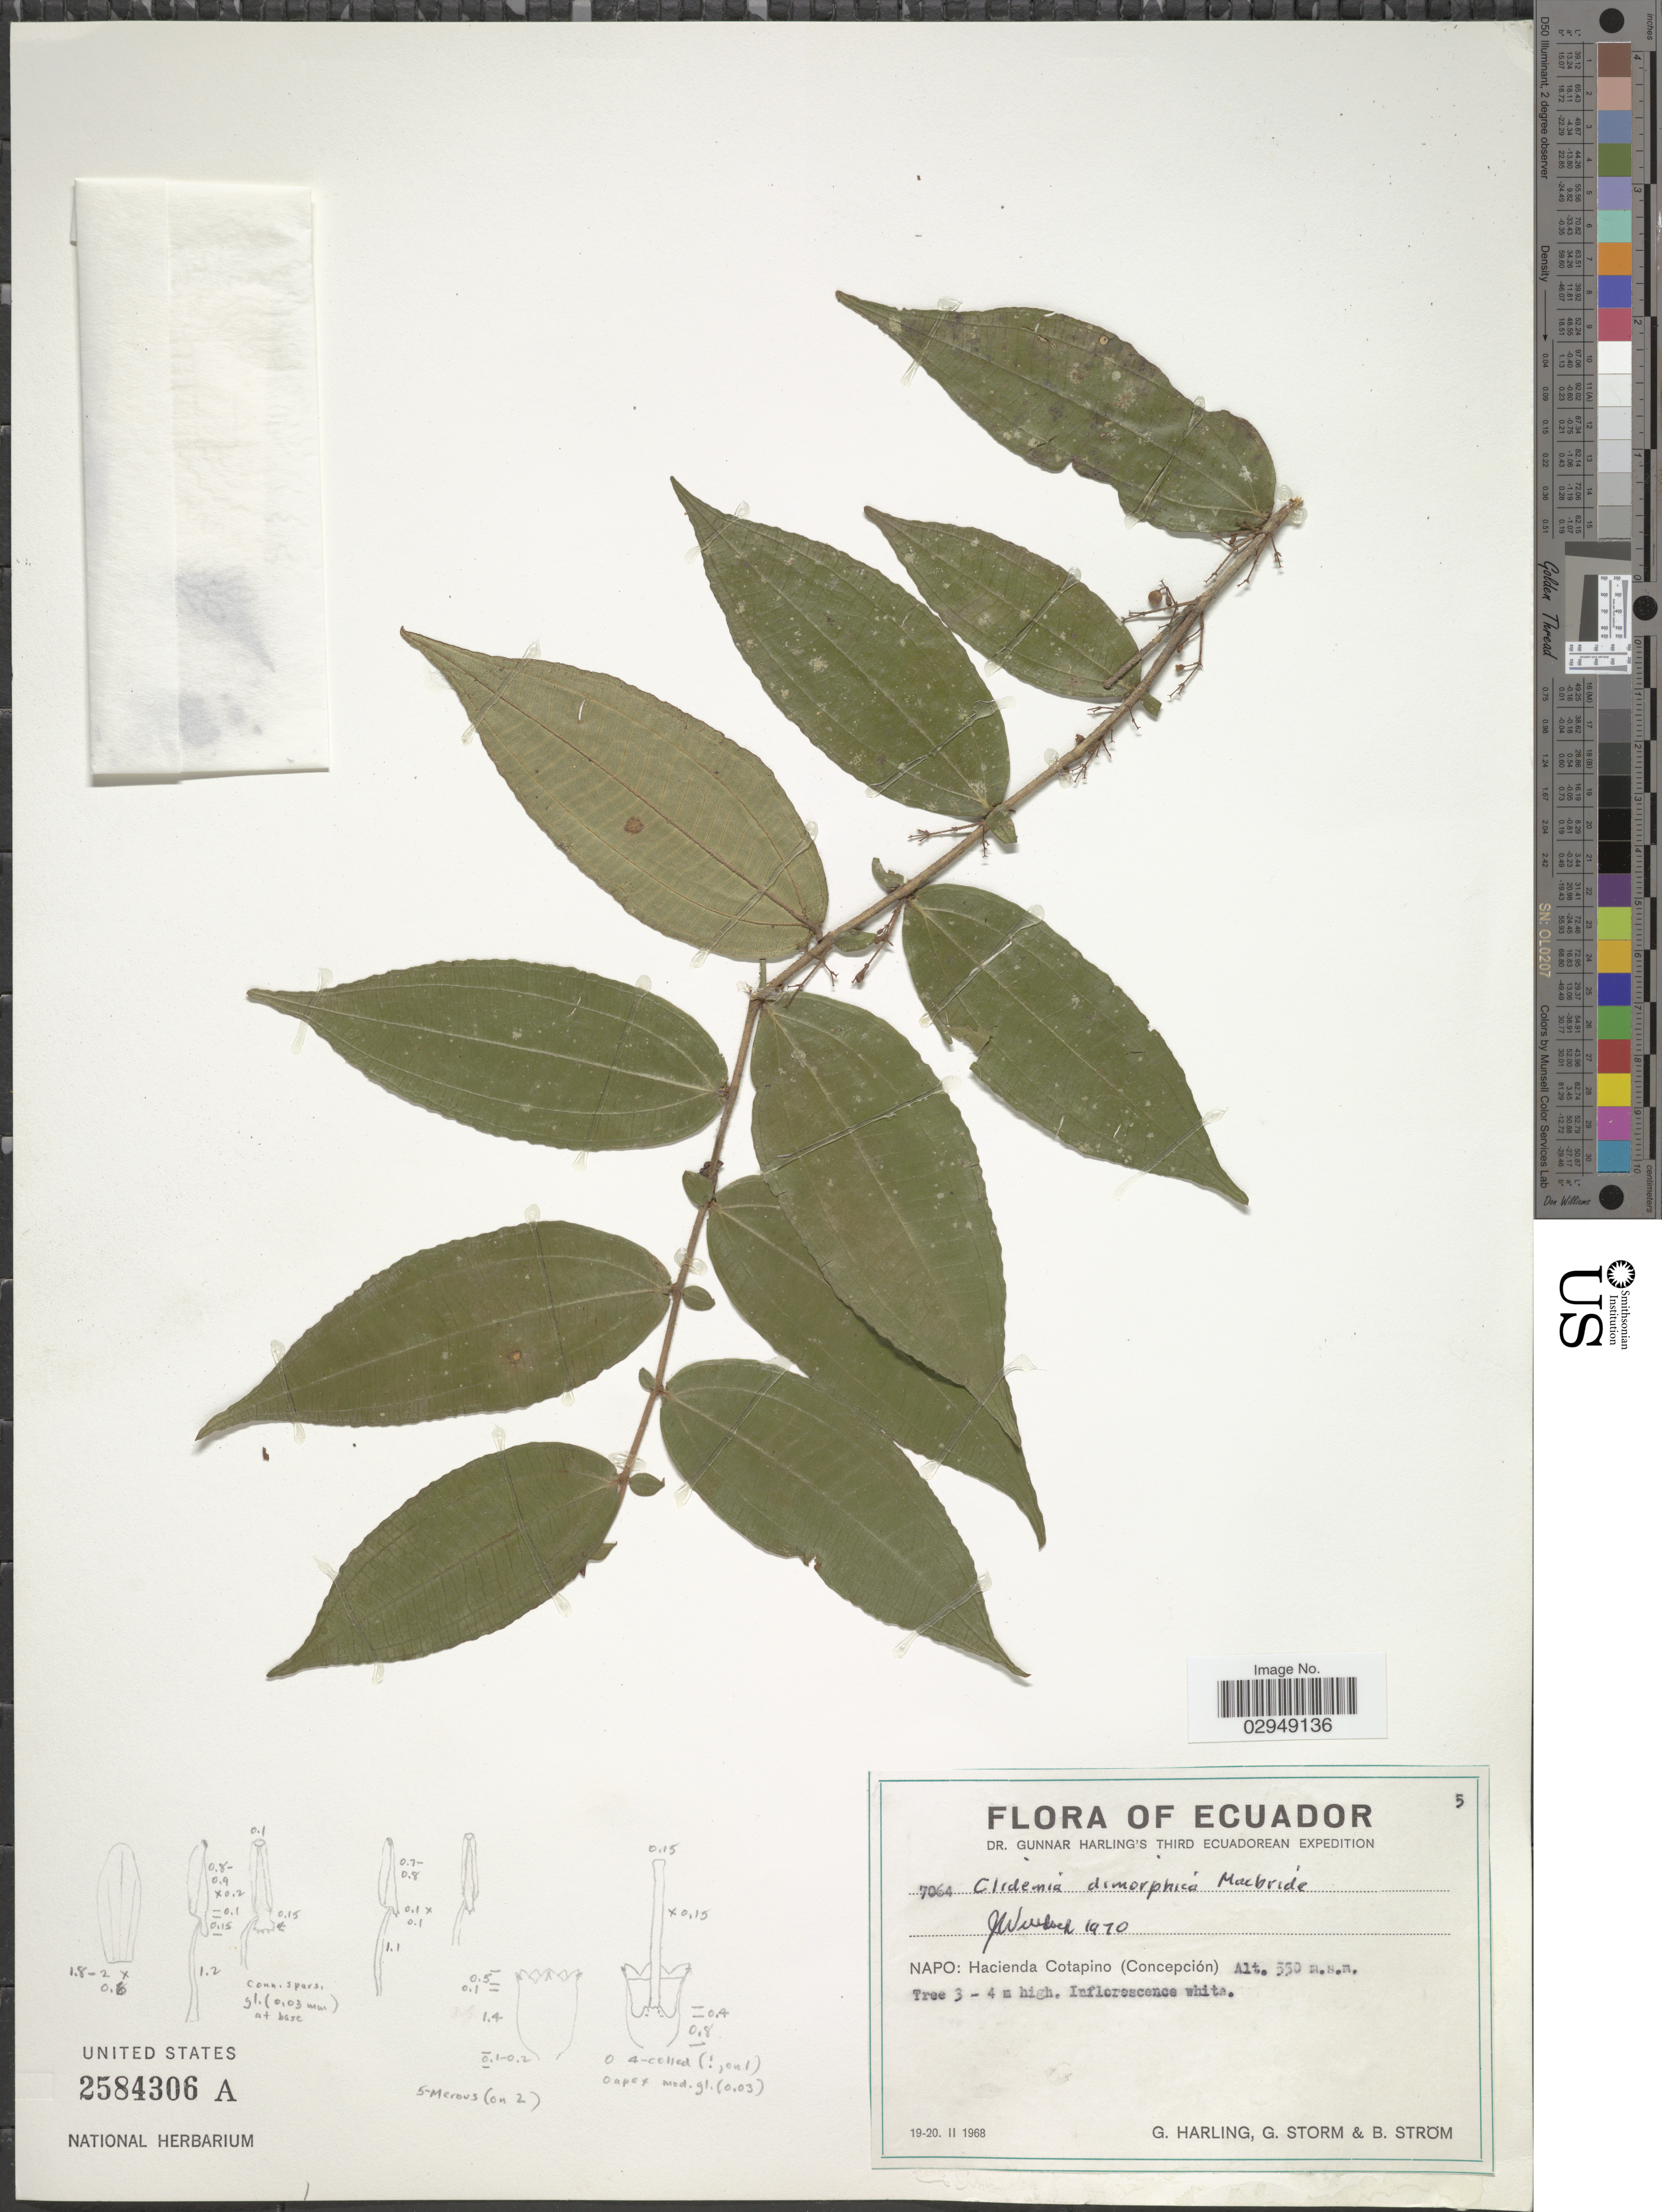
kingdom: Plantae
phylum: Tracheophyta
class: Magnoliopsida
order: Myrtales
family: Melastomataceae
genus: Clidemia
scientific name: Clidemia dimorphica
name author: J.F. Macbr.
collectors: G. Harling, G. Storm & B. Ström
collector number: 7064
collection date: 1968-02-19/1968-02-20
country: Ecuador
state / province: Napo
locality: Hacienda Cotapino (Concepción).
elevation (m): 550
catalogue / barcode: US 2584306A